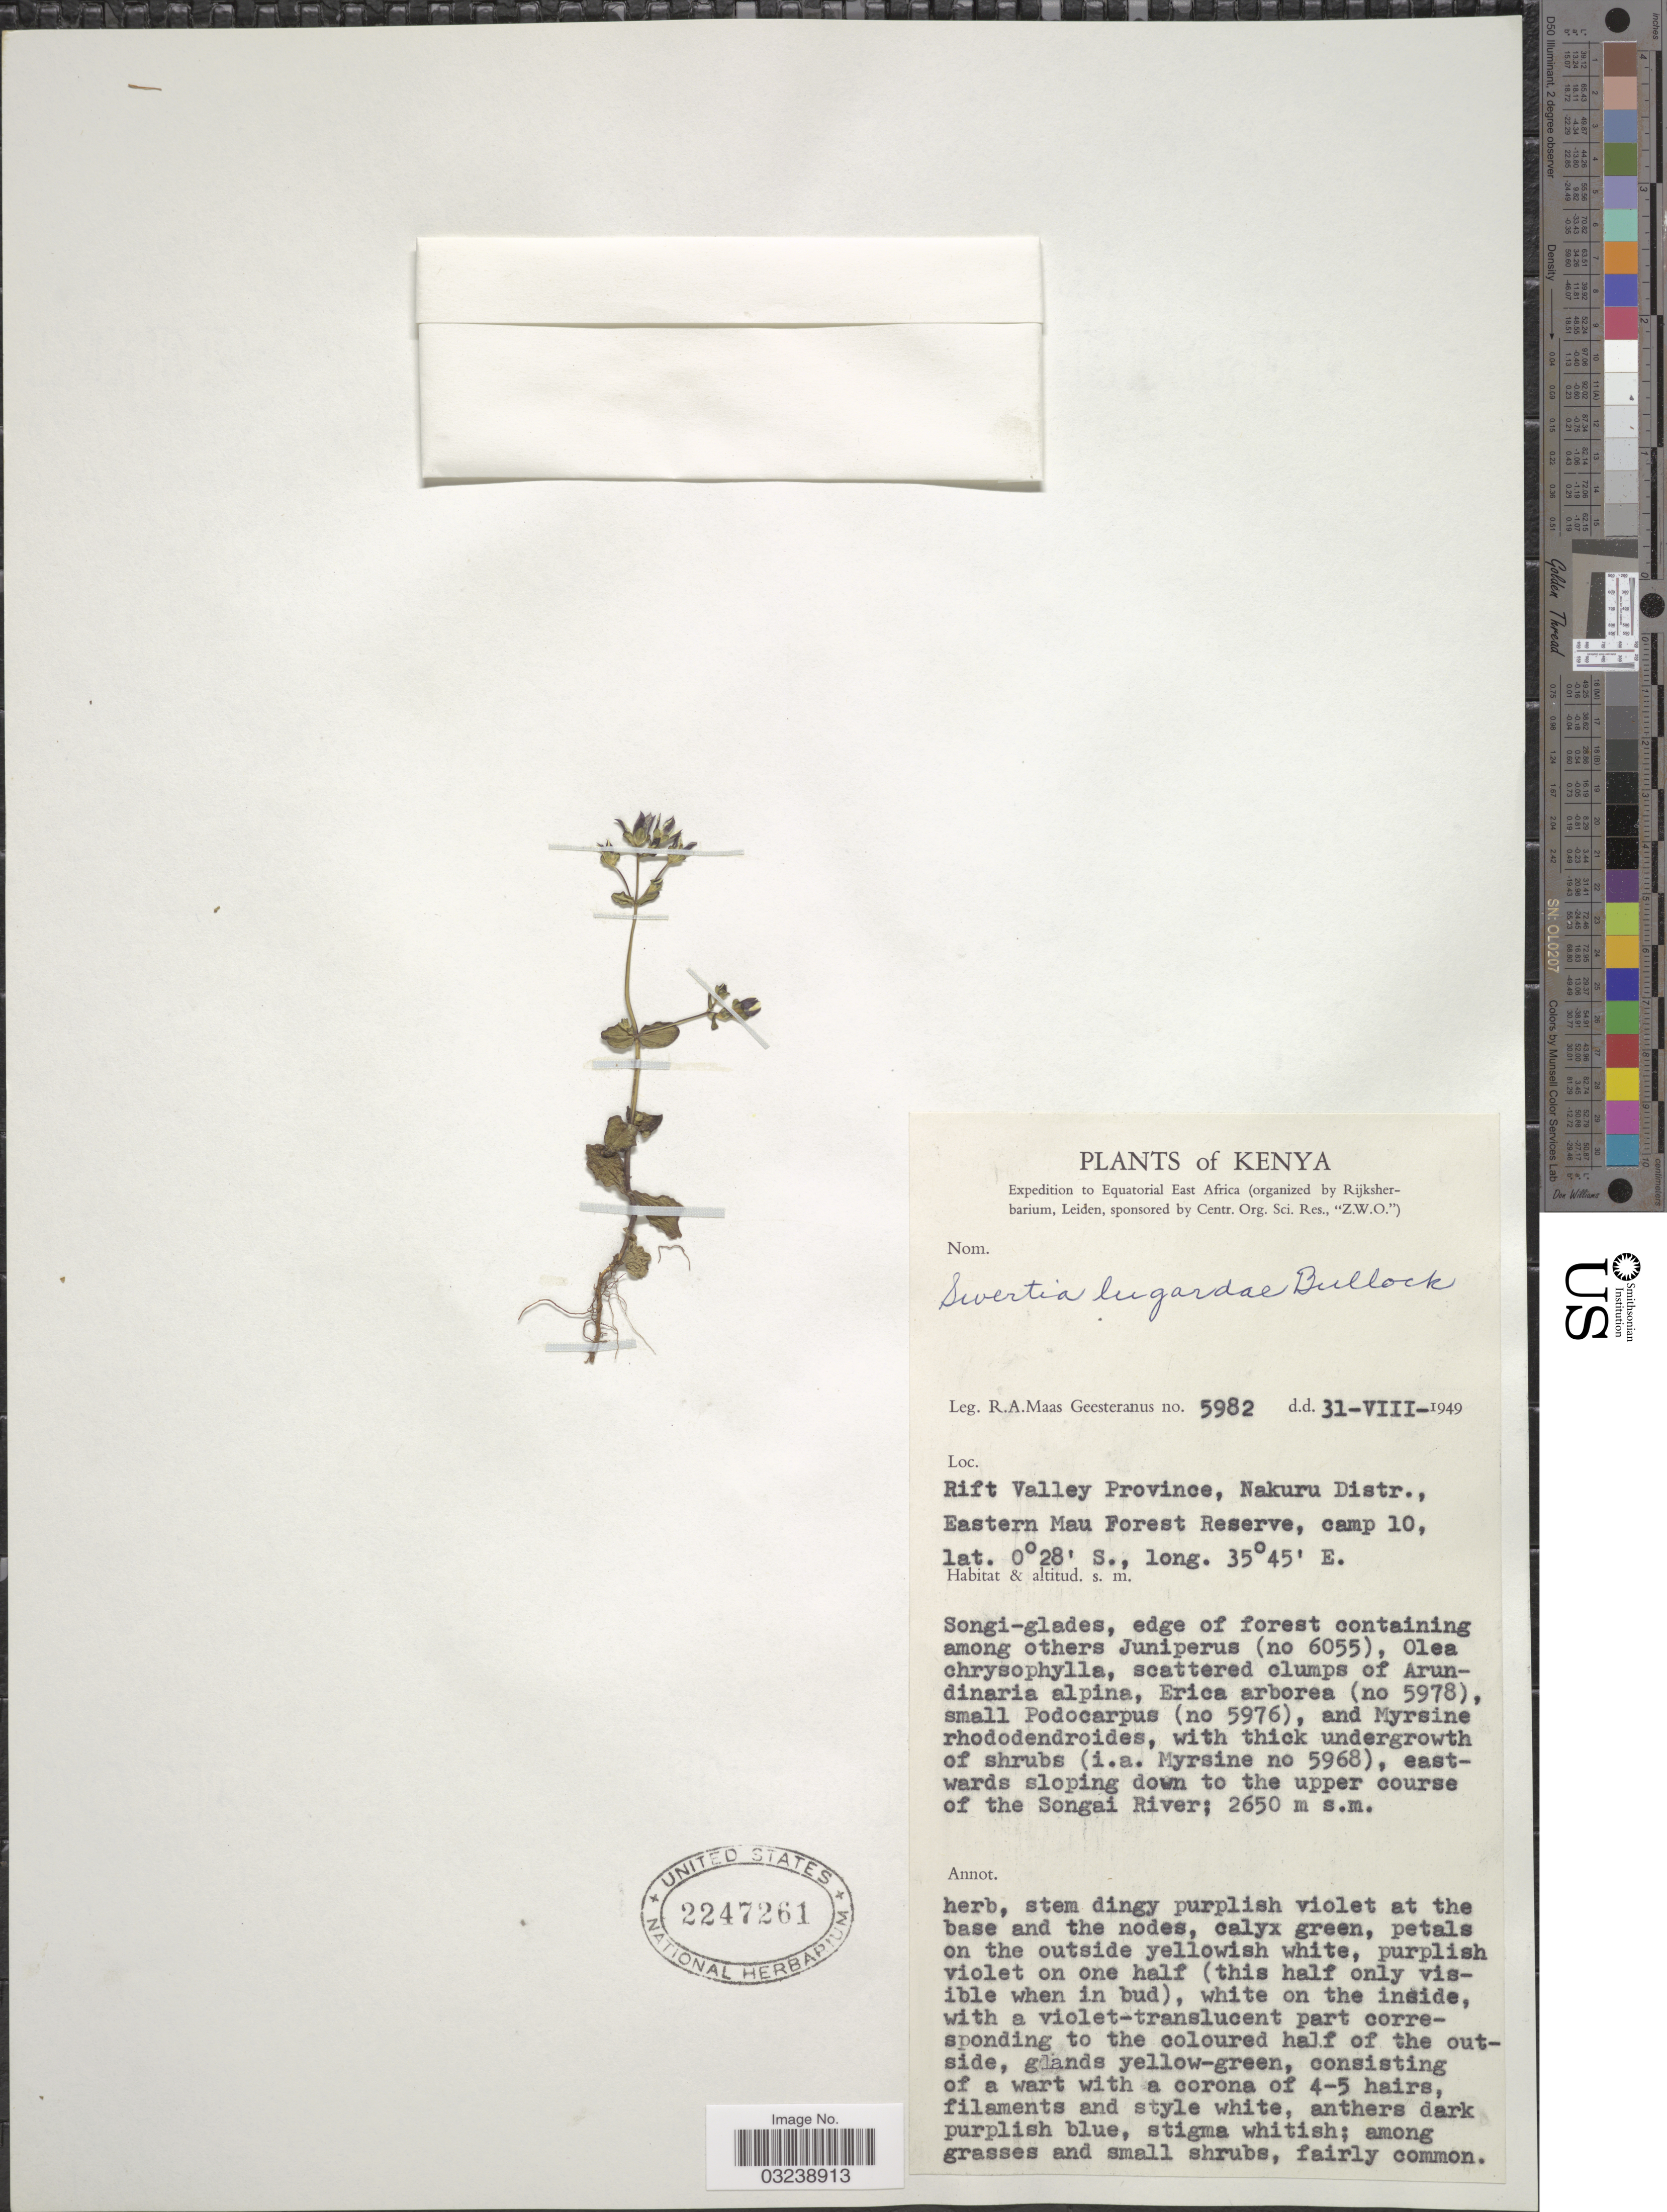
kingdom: Plantae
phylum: Tracheophyta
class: Magnoliopsida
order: Gentianales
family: Gentianaceae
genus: Swertia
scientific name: Swertia lugardiae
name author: Bullock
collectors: R. A. Maas Geesteranus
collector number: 5982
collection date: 1949-08-31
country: Kenya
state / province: Nakuru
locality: Equatorial East Africa. Rift Valley Province, Nakuru Distr., Eastern Mau Forest Reserve, camp 10. Eastwards sloping down to the upper course of the Songai River.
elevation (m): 2650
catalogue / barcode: US 2247261